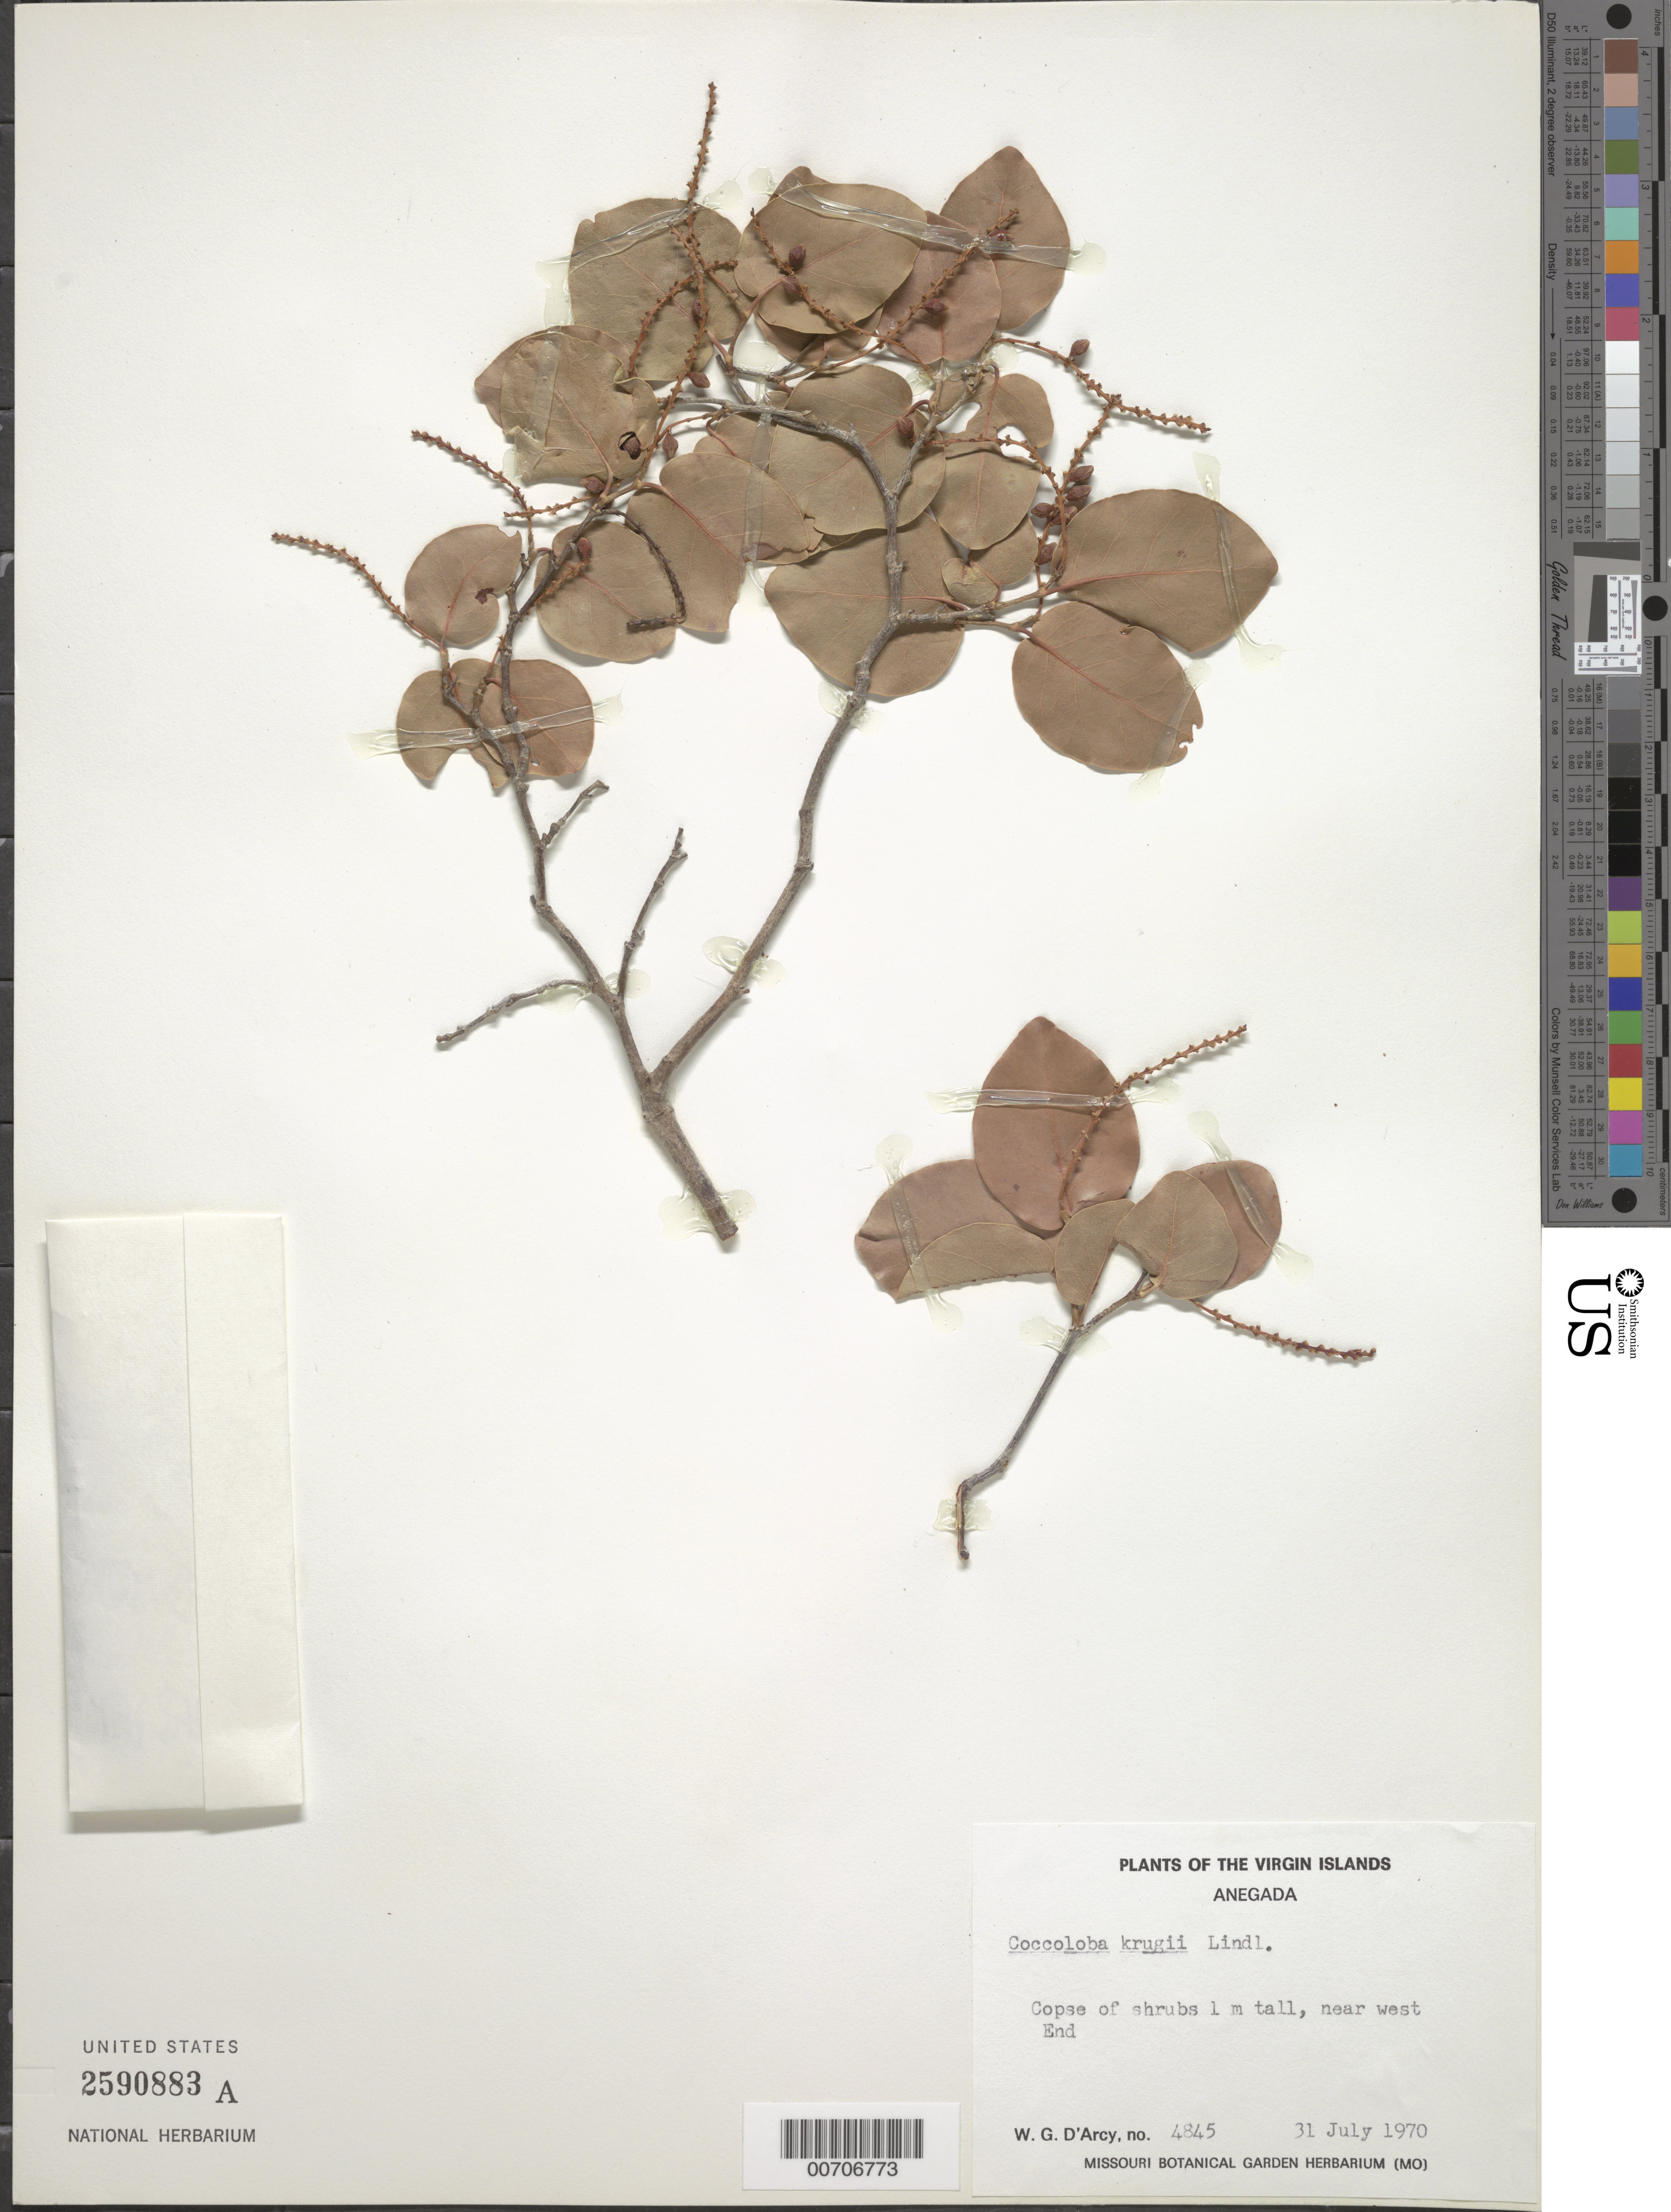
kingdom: Plantae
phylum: Tracheophyta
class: Magnoliopsida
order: Caryophyllales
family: Polygonaceae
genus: Coccoloba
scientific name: Coccoloba krugii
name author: Lindau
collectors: W. G. D'Arcy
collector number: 4845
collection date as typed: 31 Jul 1970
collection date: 1970-07-31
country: British Virgin Islands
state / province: Anegada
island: Anegada Island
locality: Near W end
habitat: Copse of shrubs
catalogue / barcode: US 2590883A